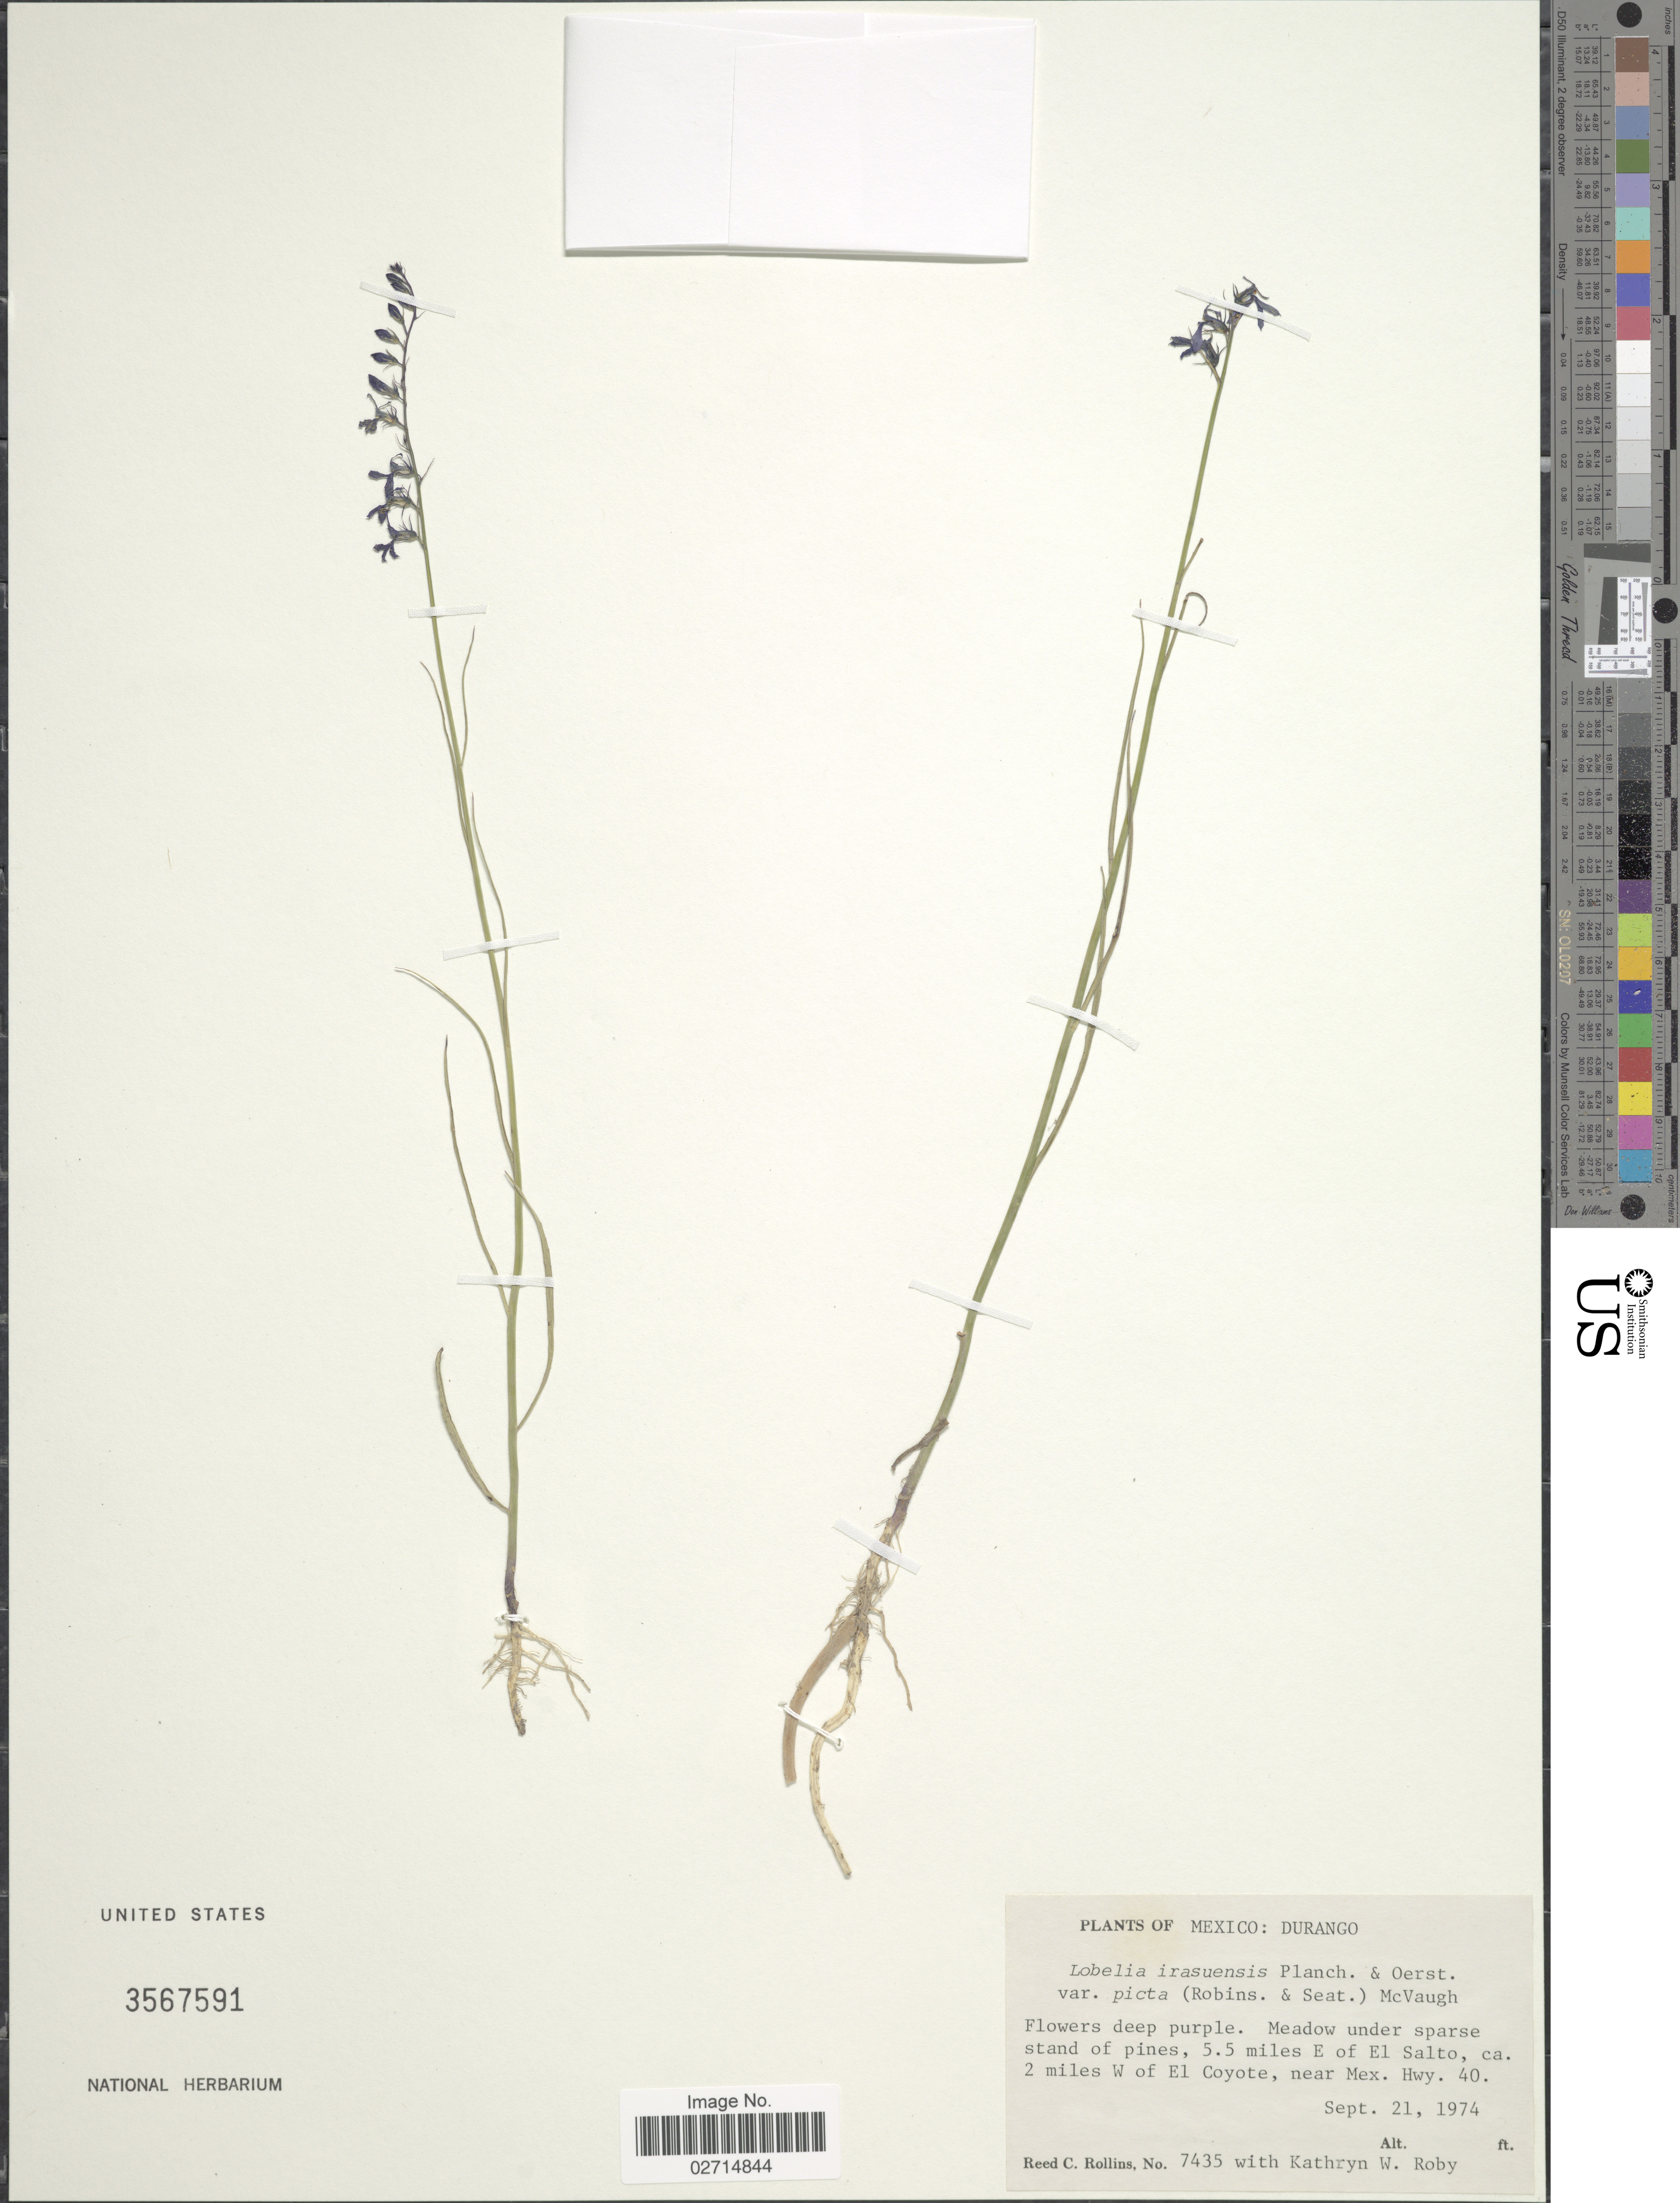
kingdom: Plantae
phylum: Tracheophyta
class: Magnoliopsida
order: Asterales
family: Campanulaceae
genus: Lobelia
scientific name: Lobelia irasuensis subsp. picta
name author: (B.L. Rob. & Seaton) Lammers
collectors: R. C. Rollins & K. W. Roby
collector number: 7435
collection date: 1974-09-21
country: Mexico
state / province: Durango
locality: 5.5 miles E of El Salto, ca. 2 miles W of El Coyote, near Mex. Hwy. 40.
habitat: meadow under sparse stand of pines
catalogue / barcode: US 3567591